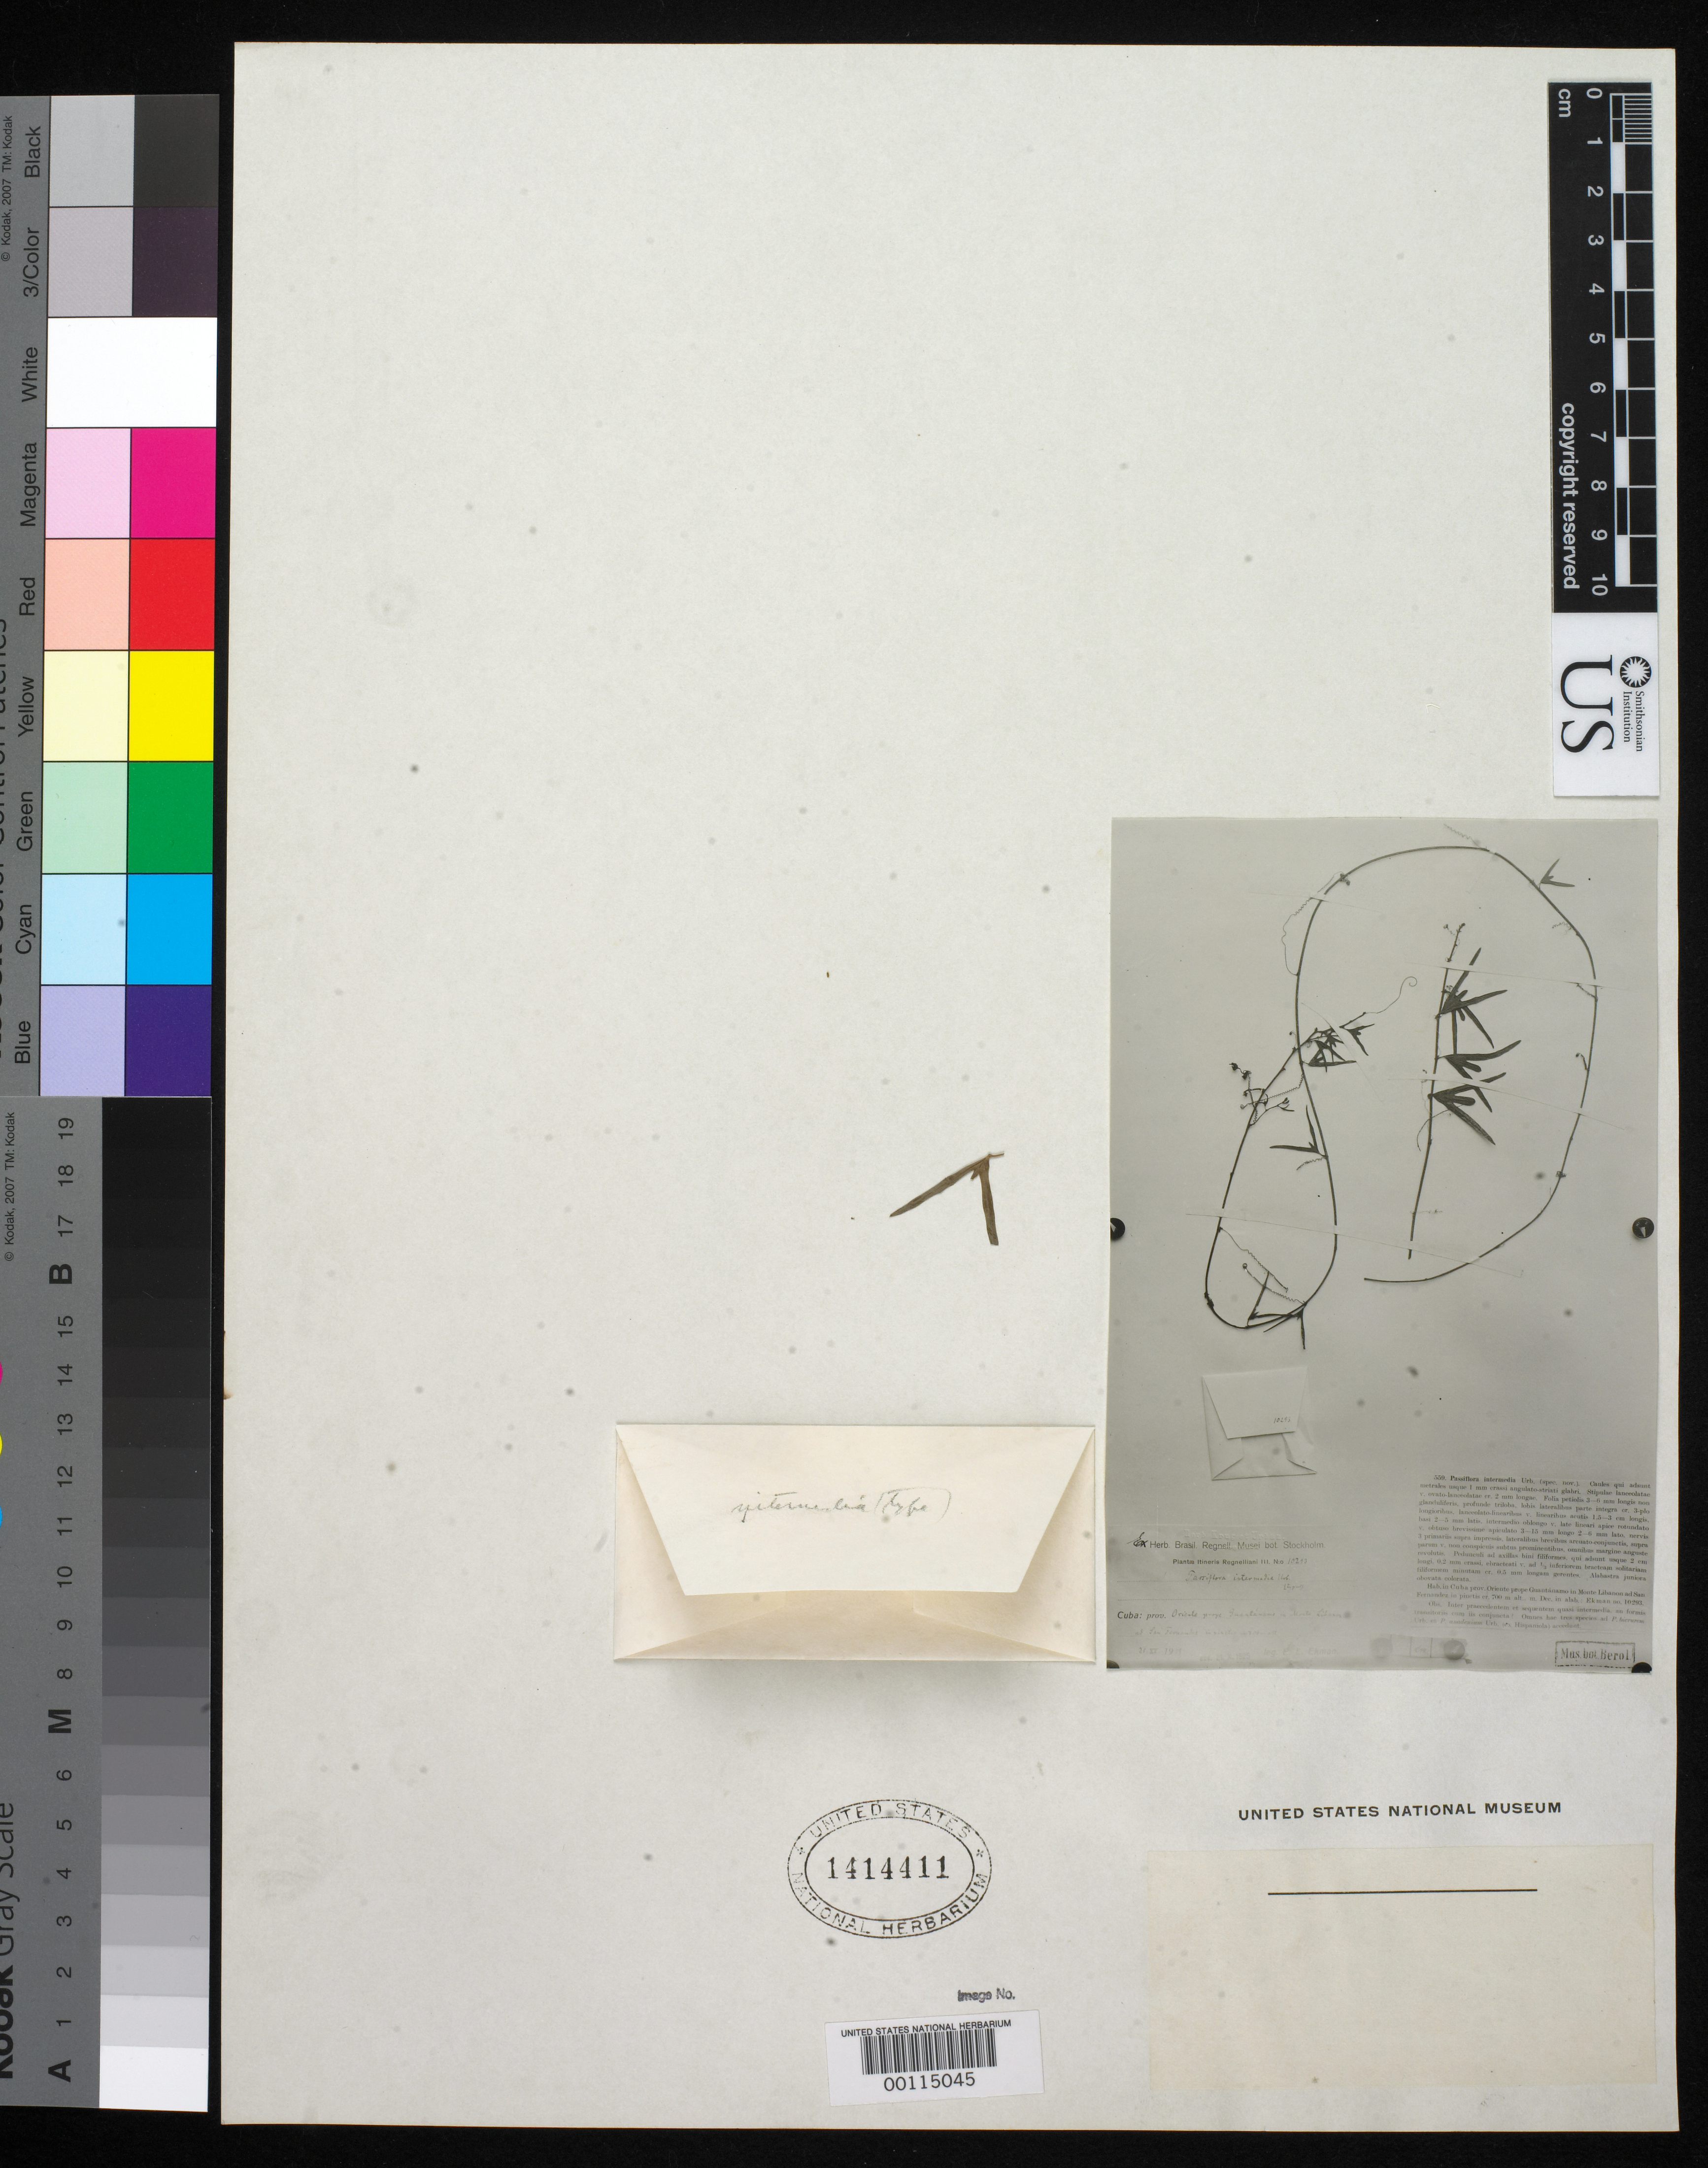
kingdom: Plantae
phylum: Tracheophyta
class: Magnoliopsida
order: Malpighiales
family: Passifloraceae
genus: Passiflora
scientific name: Passiflora intermedia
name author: Urb.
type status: Isotype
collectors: E. L. Ekman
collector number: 10293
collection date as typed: Dec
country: Cuba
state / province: Oriente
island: Greater Antilles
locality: Near Guantanamo in Monte Libanon ad San Fernandez.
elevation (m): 700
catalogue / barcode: US 1414411